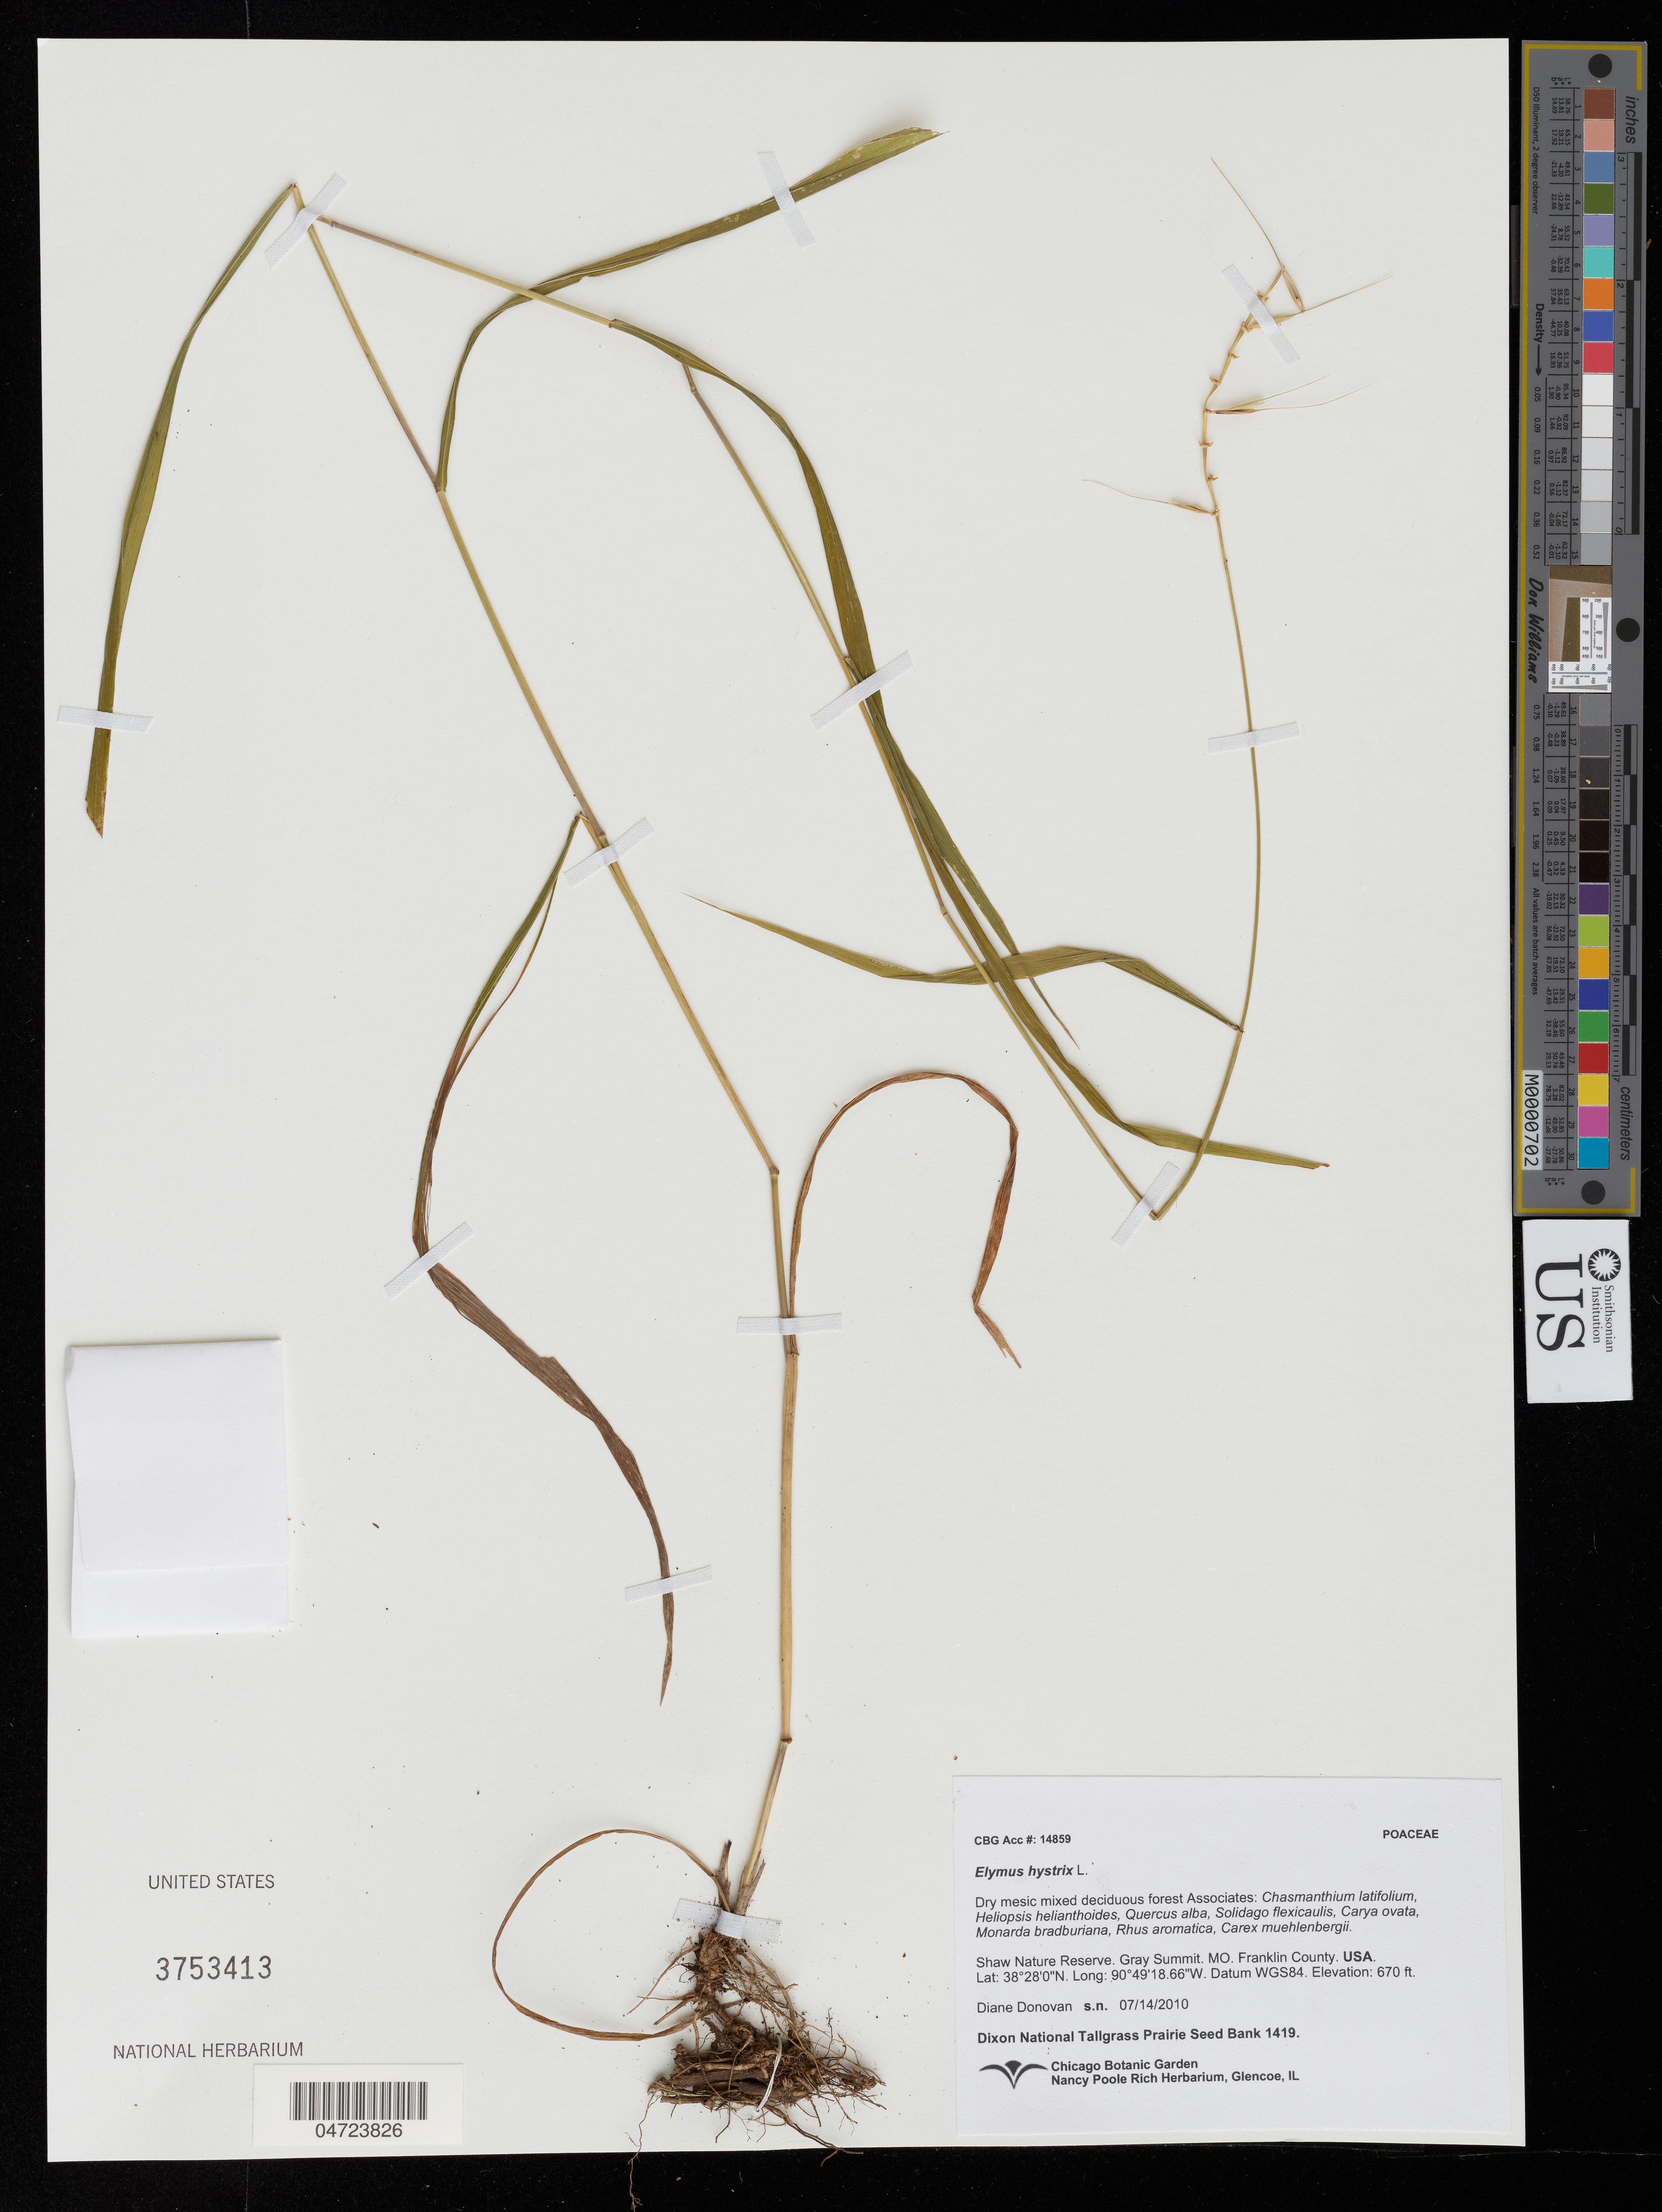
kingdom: Plantae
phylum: Tracheophyta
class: Liliopsida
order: Poales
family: Poaceae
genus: Elymus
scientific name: Elymus hystrix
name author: L.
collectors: D. Donovan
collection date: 2010-07-14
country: United States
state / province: Missouri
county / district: Franklin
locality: Shaw Nature Reserve. Gray Summit. Franklin County.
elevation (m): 204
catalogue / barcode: US 3753413